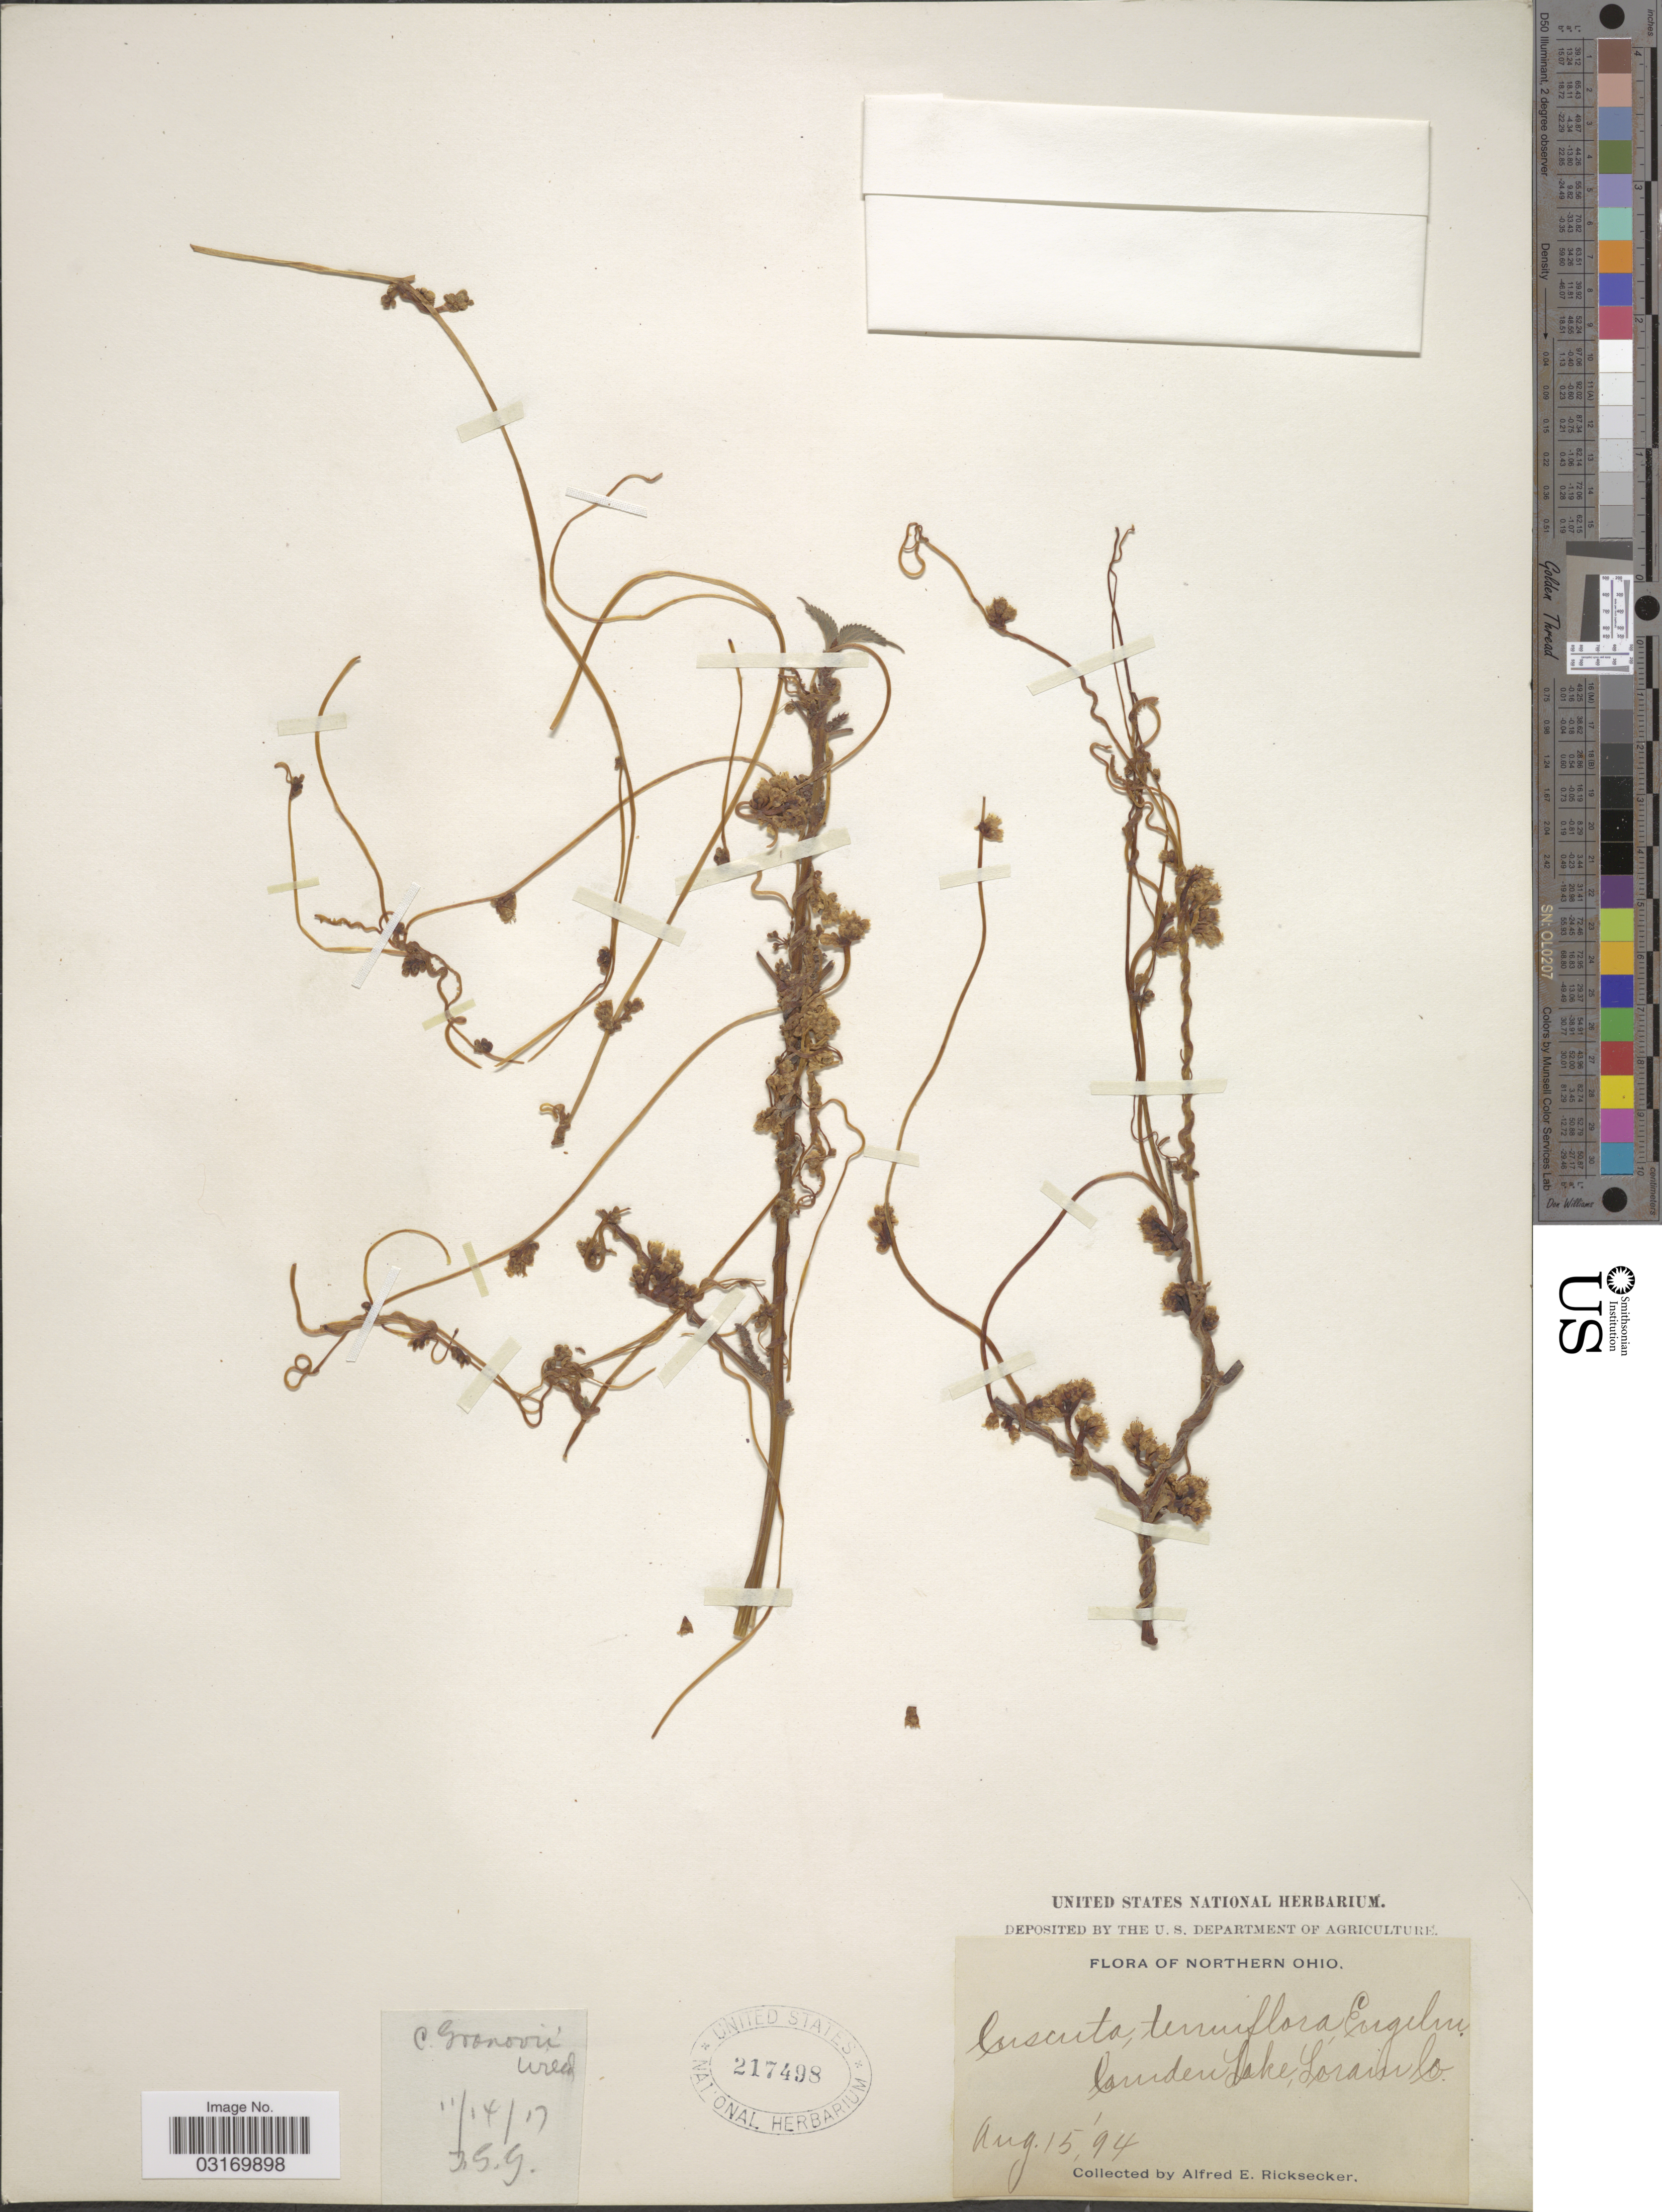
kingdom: Plantae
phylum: Tracheophyta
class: Magnoliopsida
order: Solanales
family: Convolvulaceae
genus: Cuscuta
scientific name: Cuscuta gronovii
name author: Willd. ex Schult.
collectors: A. E. Ricksecker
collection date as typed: Transcribed d/m/y: 15/8/94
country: United States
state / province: Ohio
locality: Northern Ohio. Camden Lake, Lorain Co.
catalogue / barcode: US 217498